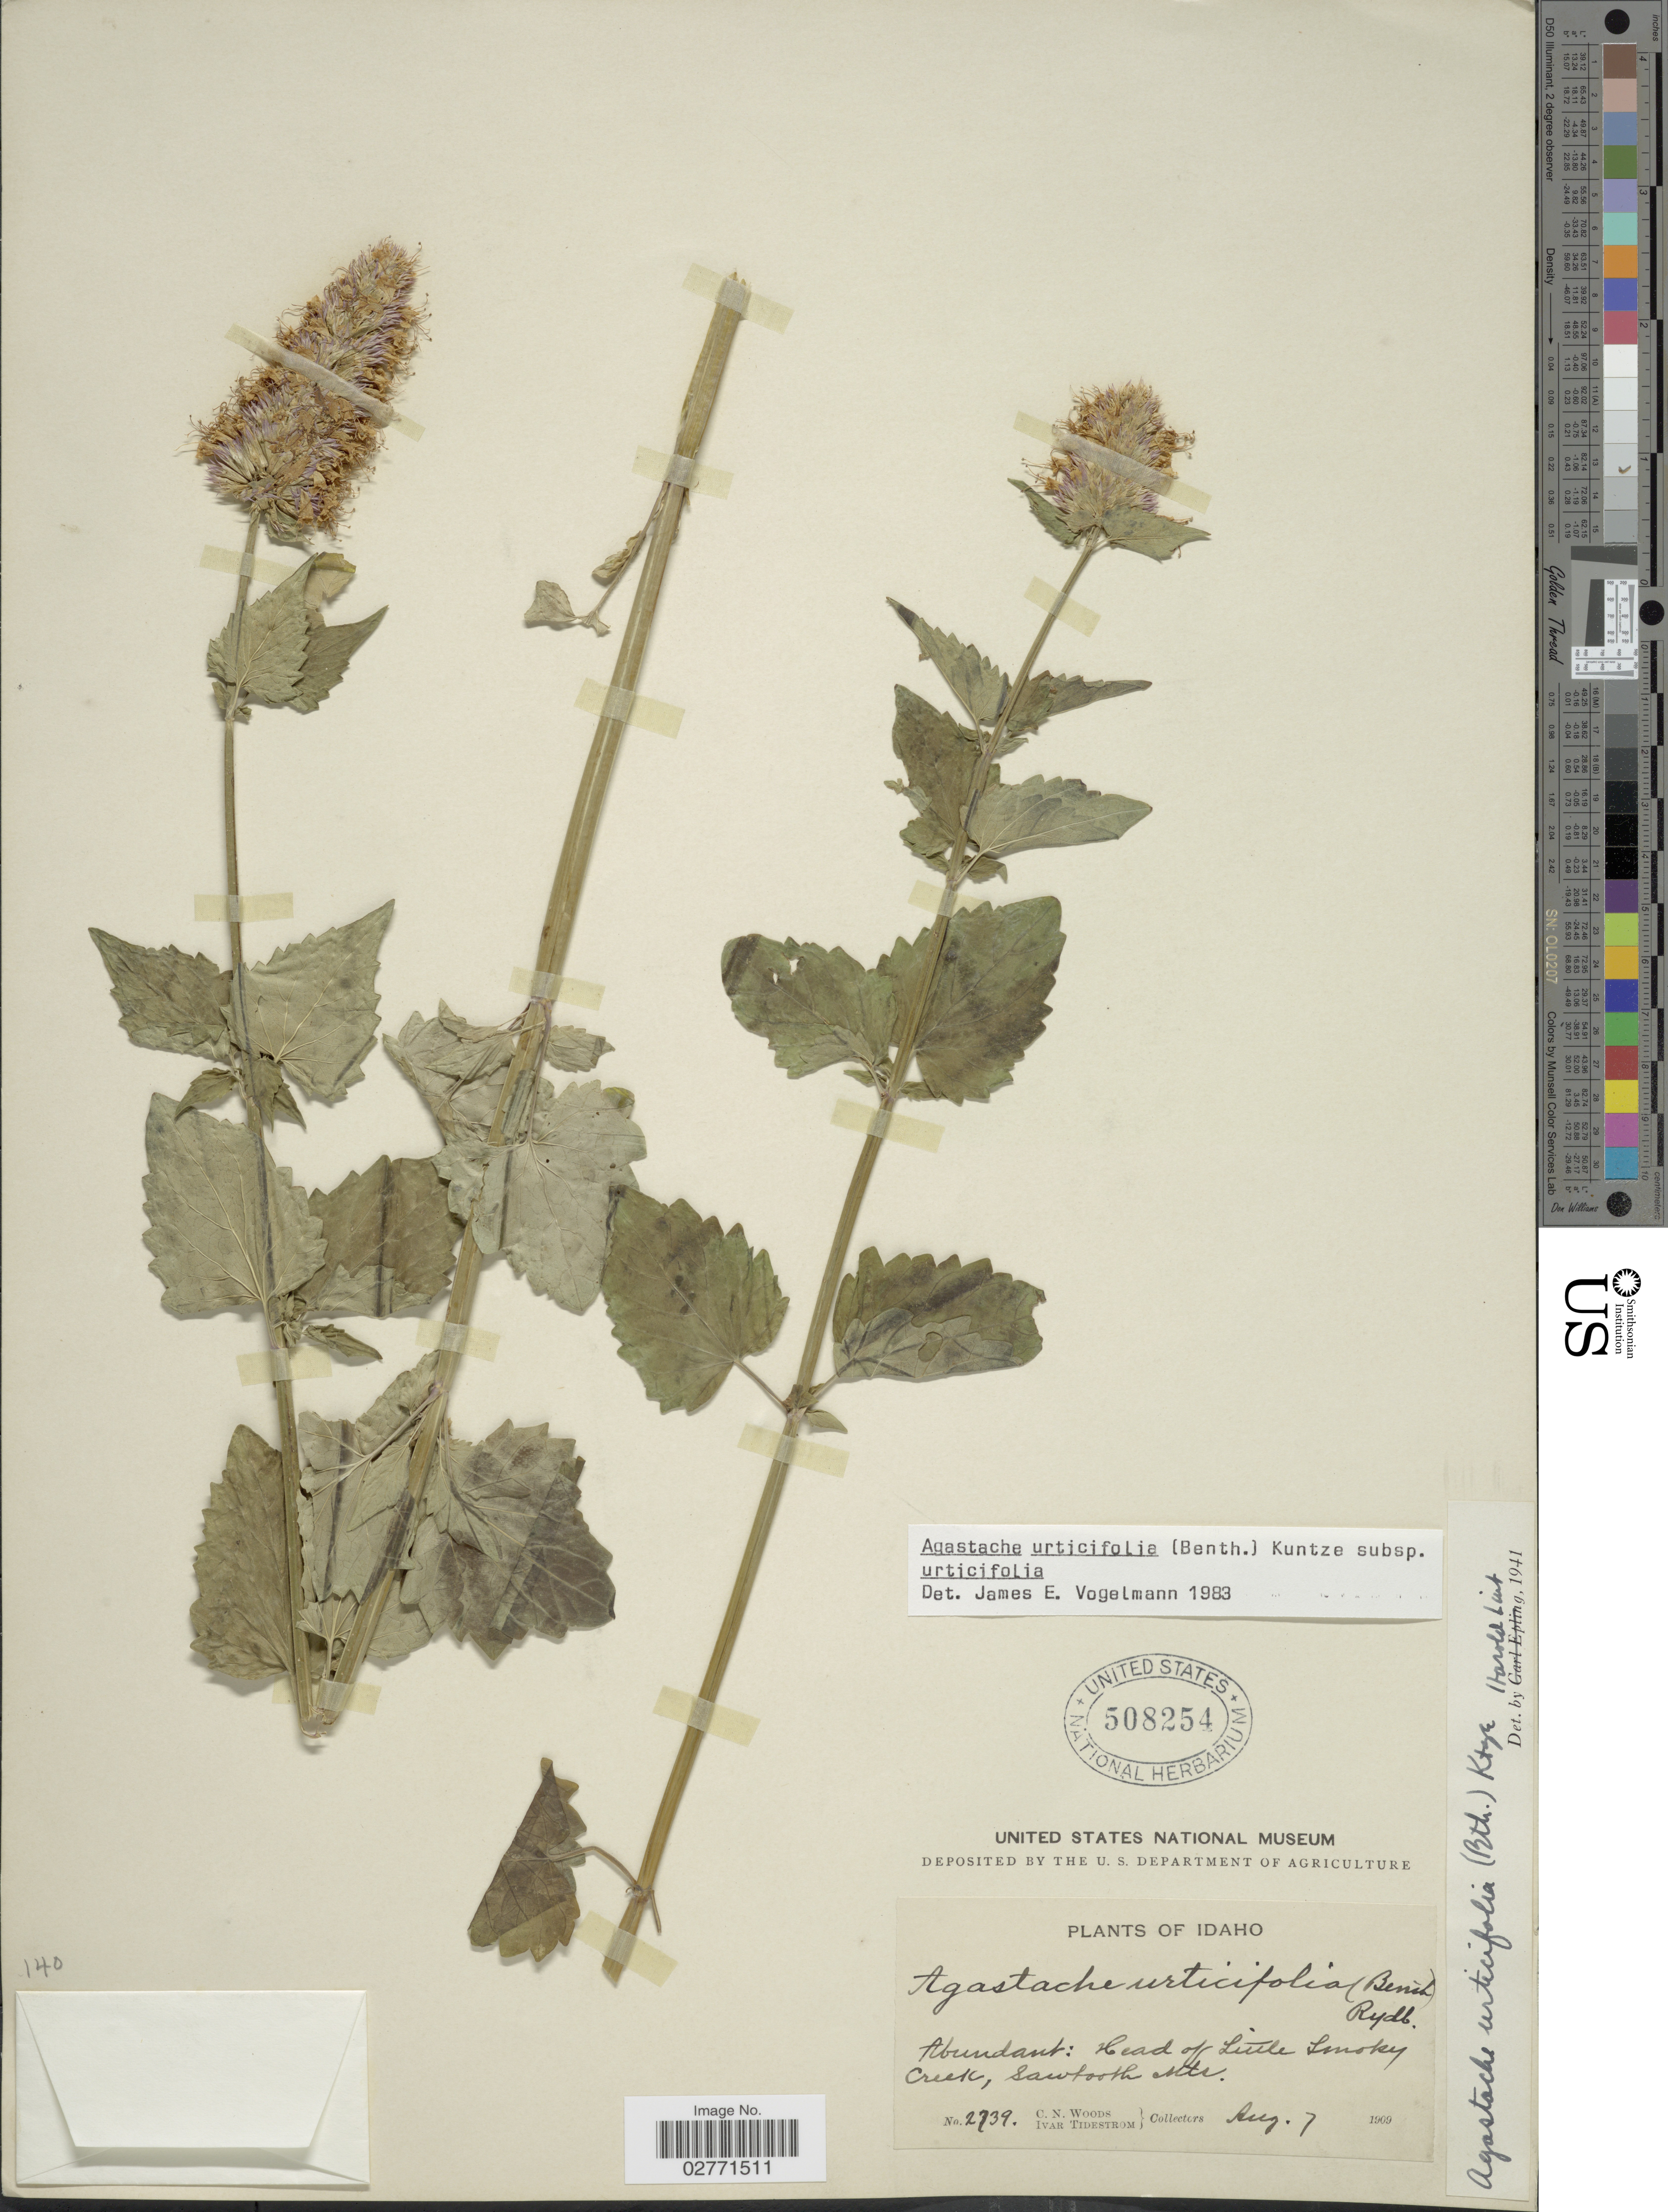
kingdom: Plantae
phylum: Tracheophyta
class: Magnoliopsida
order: Lamiales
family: Lamiaceae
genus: Agastache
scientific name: Agastache urticifolia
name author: (Benth.) Kuntze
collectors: C. Woods & I. F. Tidestrom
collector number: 2739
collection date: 1909-08-07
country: United States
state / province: Idaho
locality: Abundant: Head of Little Smoky Creek, Sawtooth Mts.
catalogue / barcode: US 508254